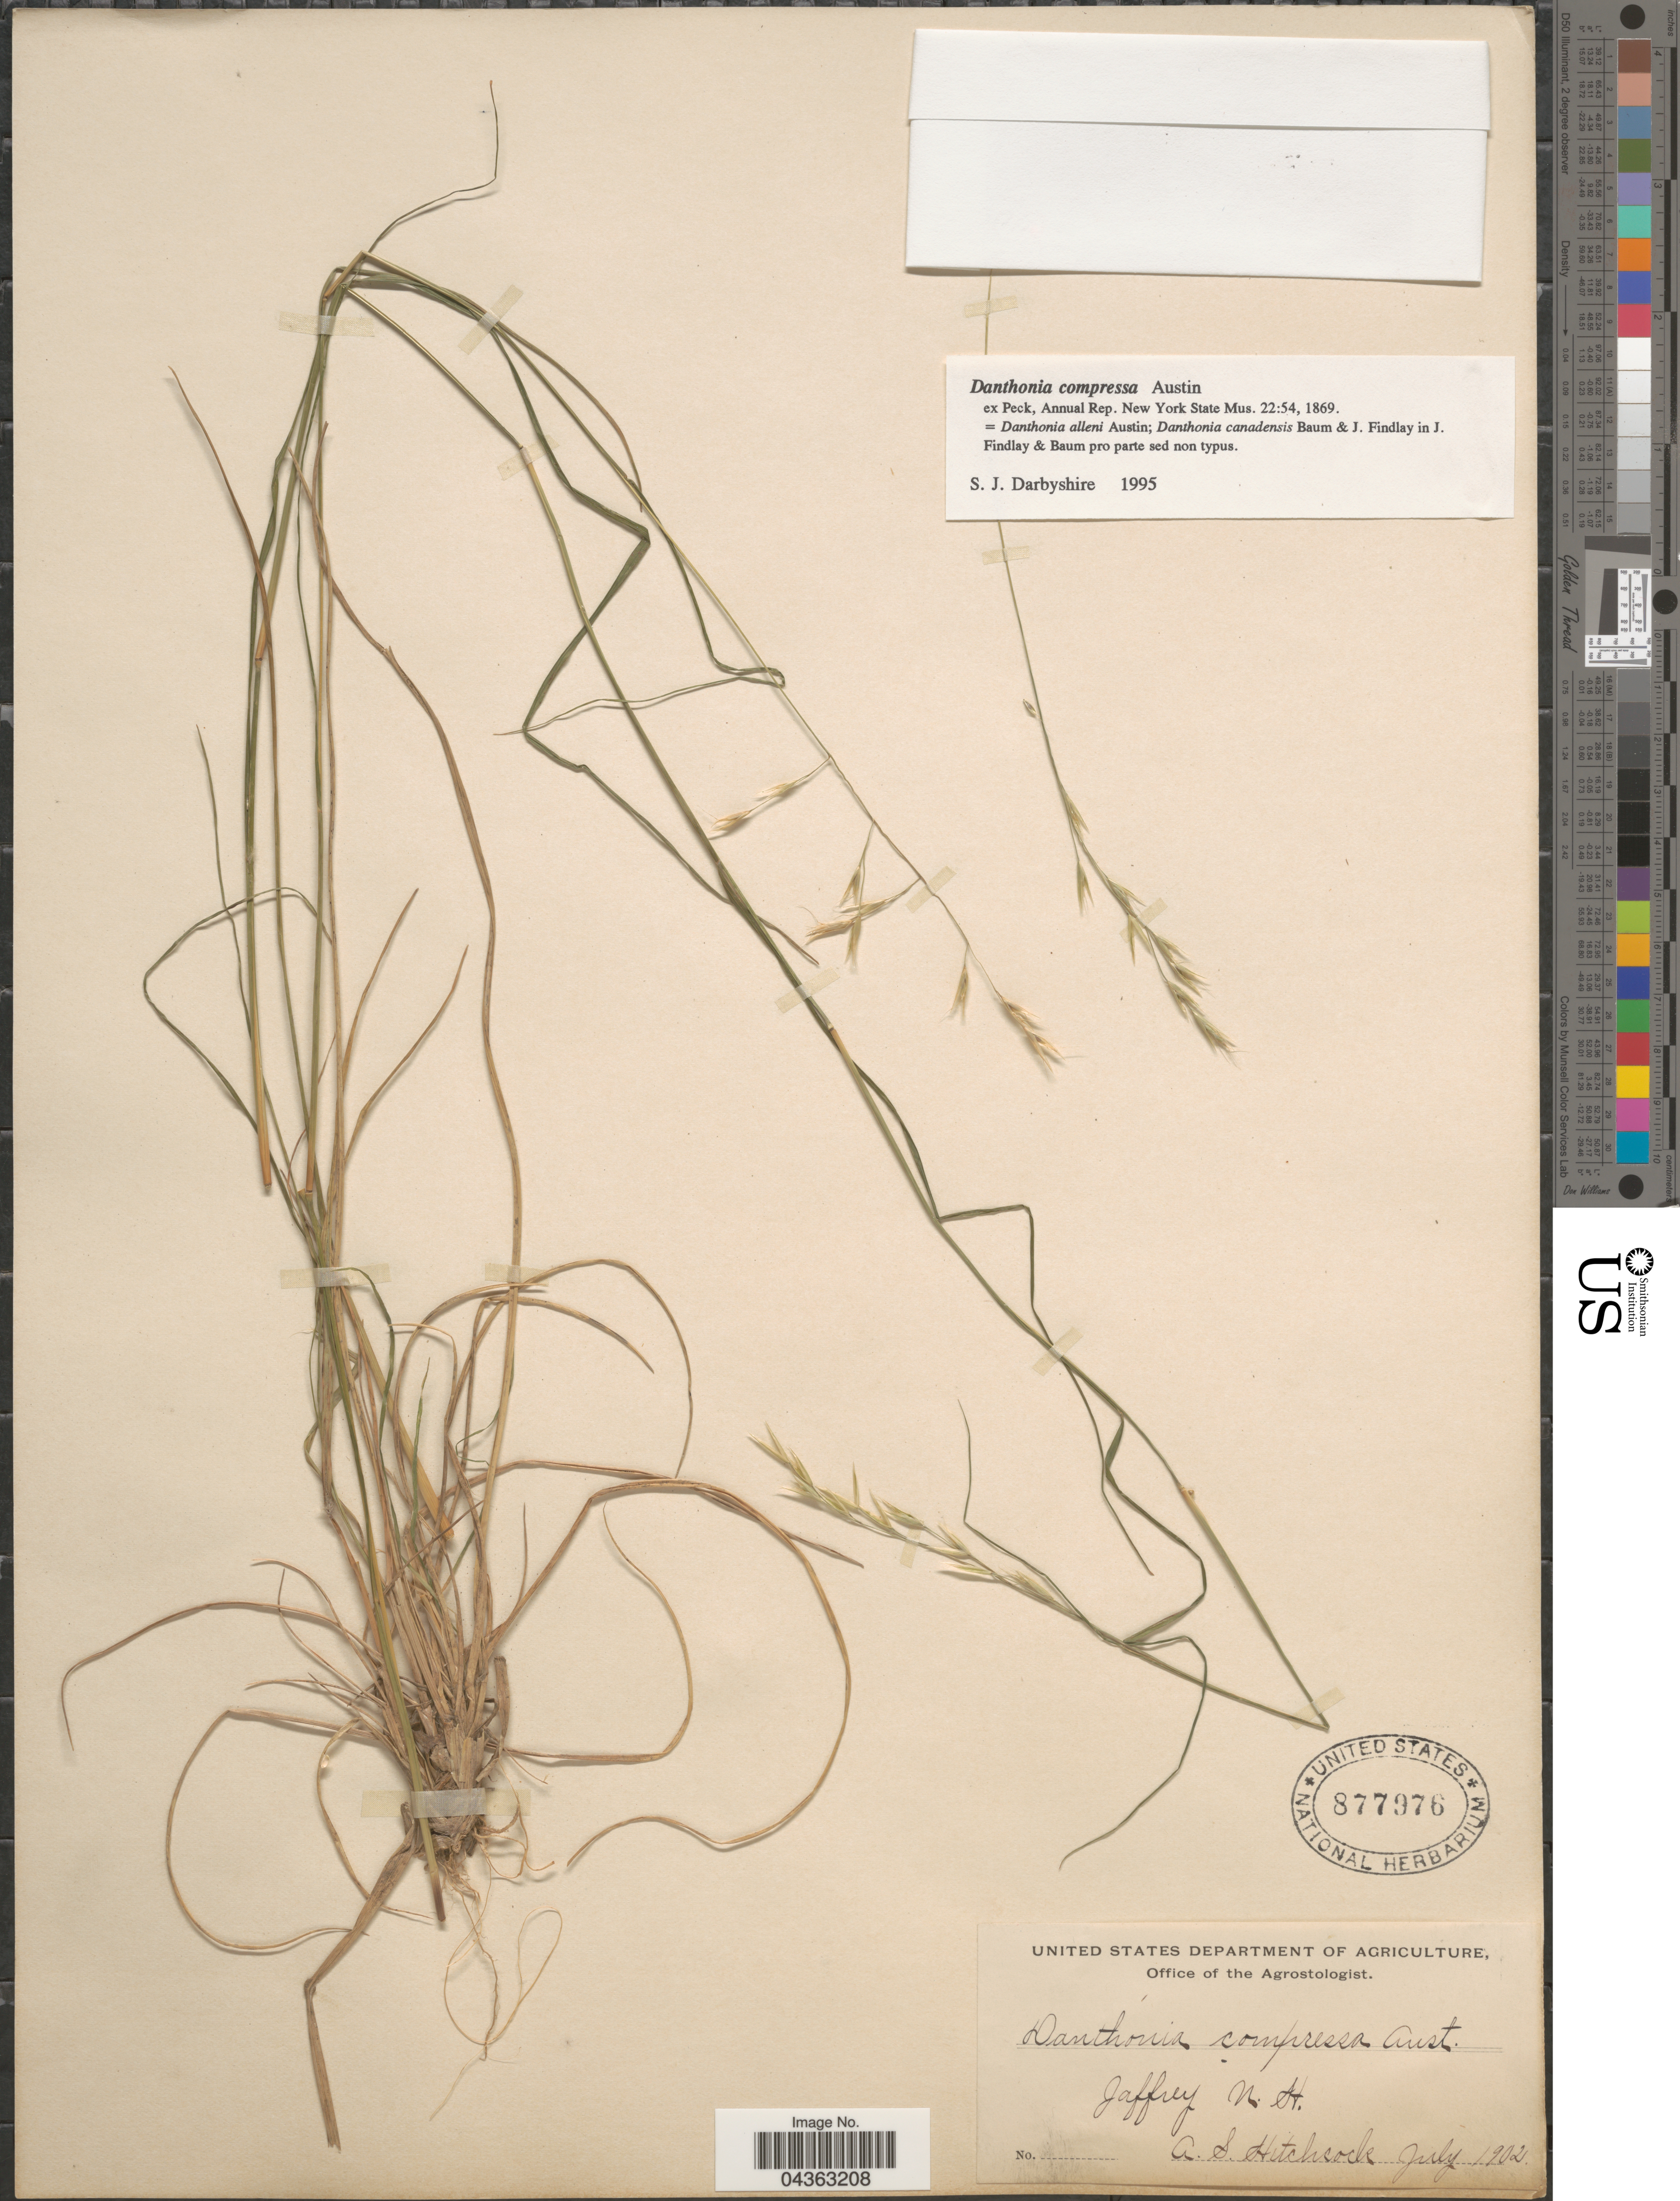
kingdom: Plantae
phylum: Tracheophyta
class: Liliopsida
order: Poales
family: Poaceae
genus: Danthonia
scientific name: Danthonia compressa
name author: Austin in F. Peck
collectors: A. S. Hitchcock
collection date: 1902-07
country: United States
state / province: New Hampshire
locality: Jaffrey.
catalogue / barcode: US 877976